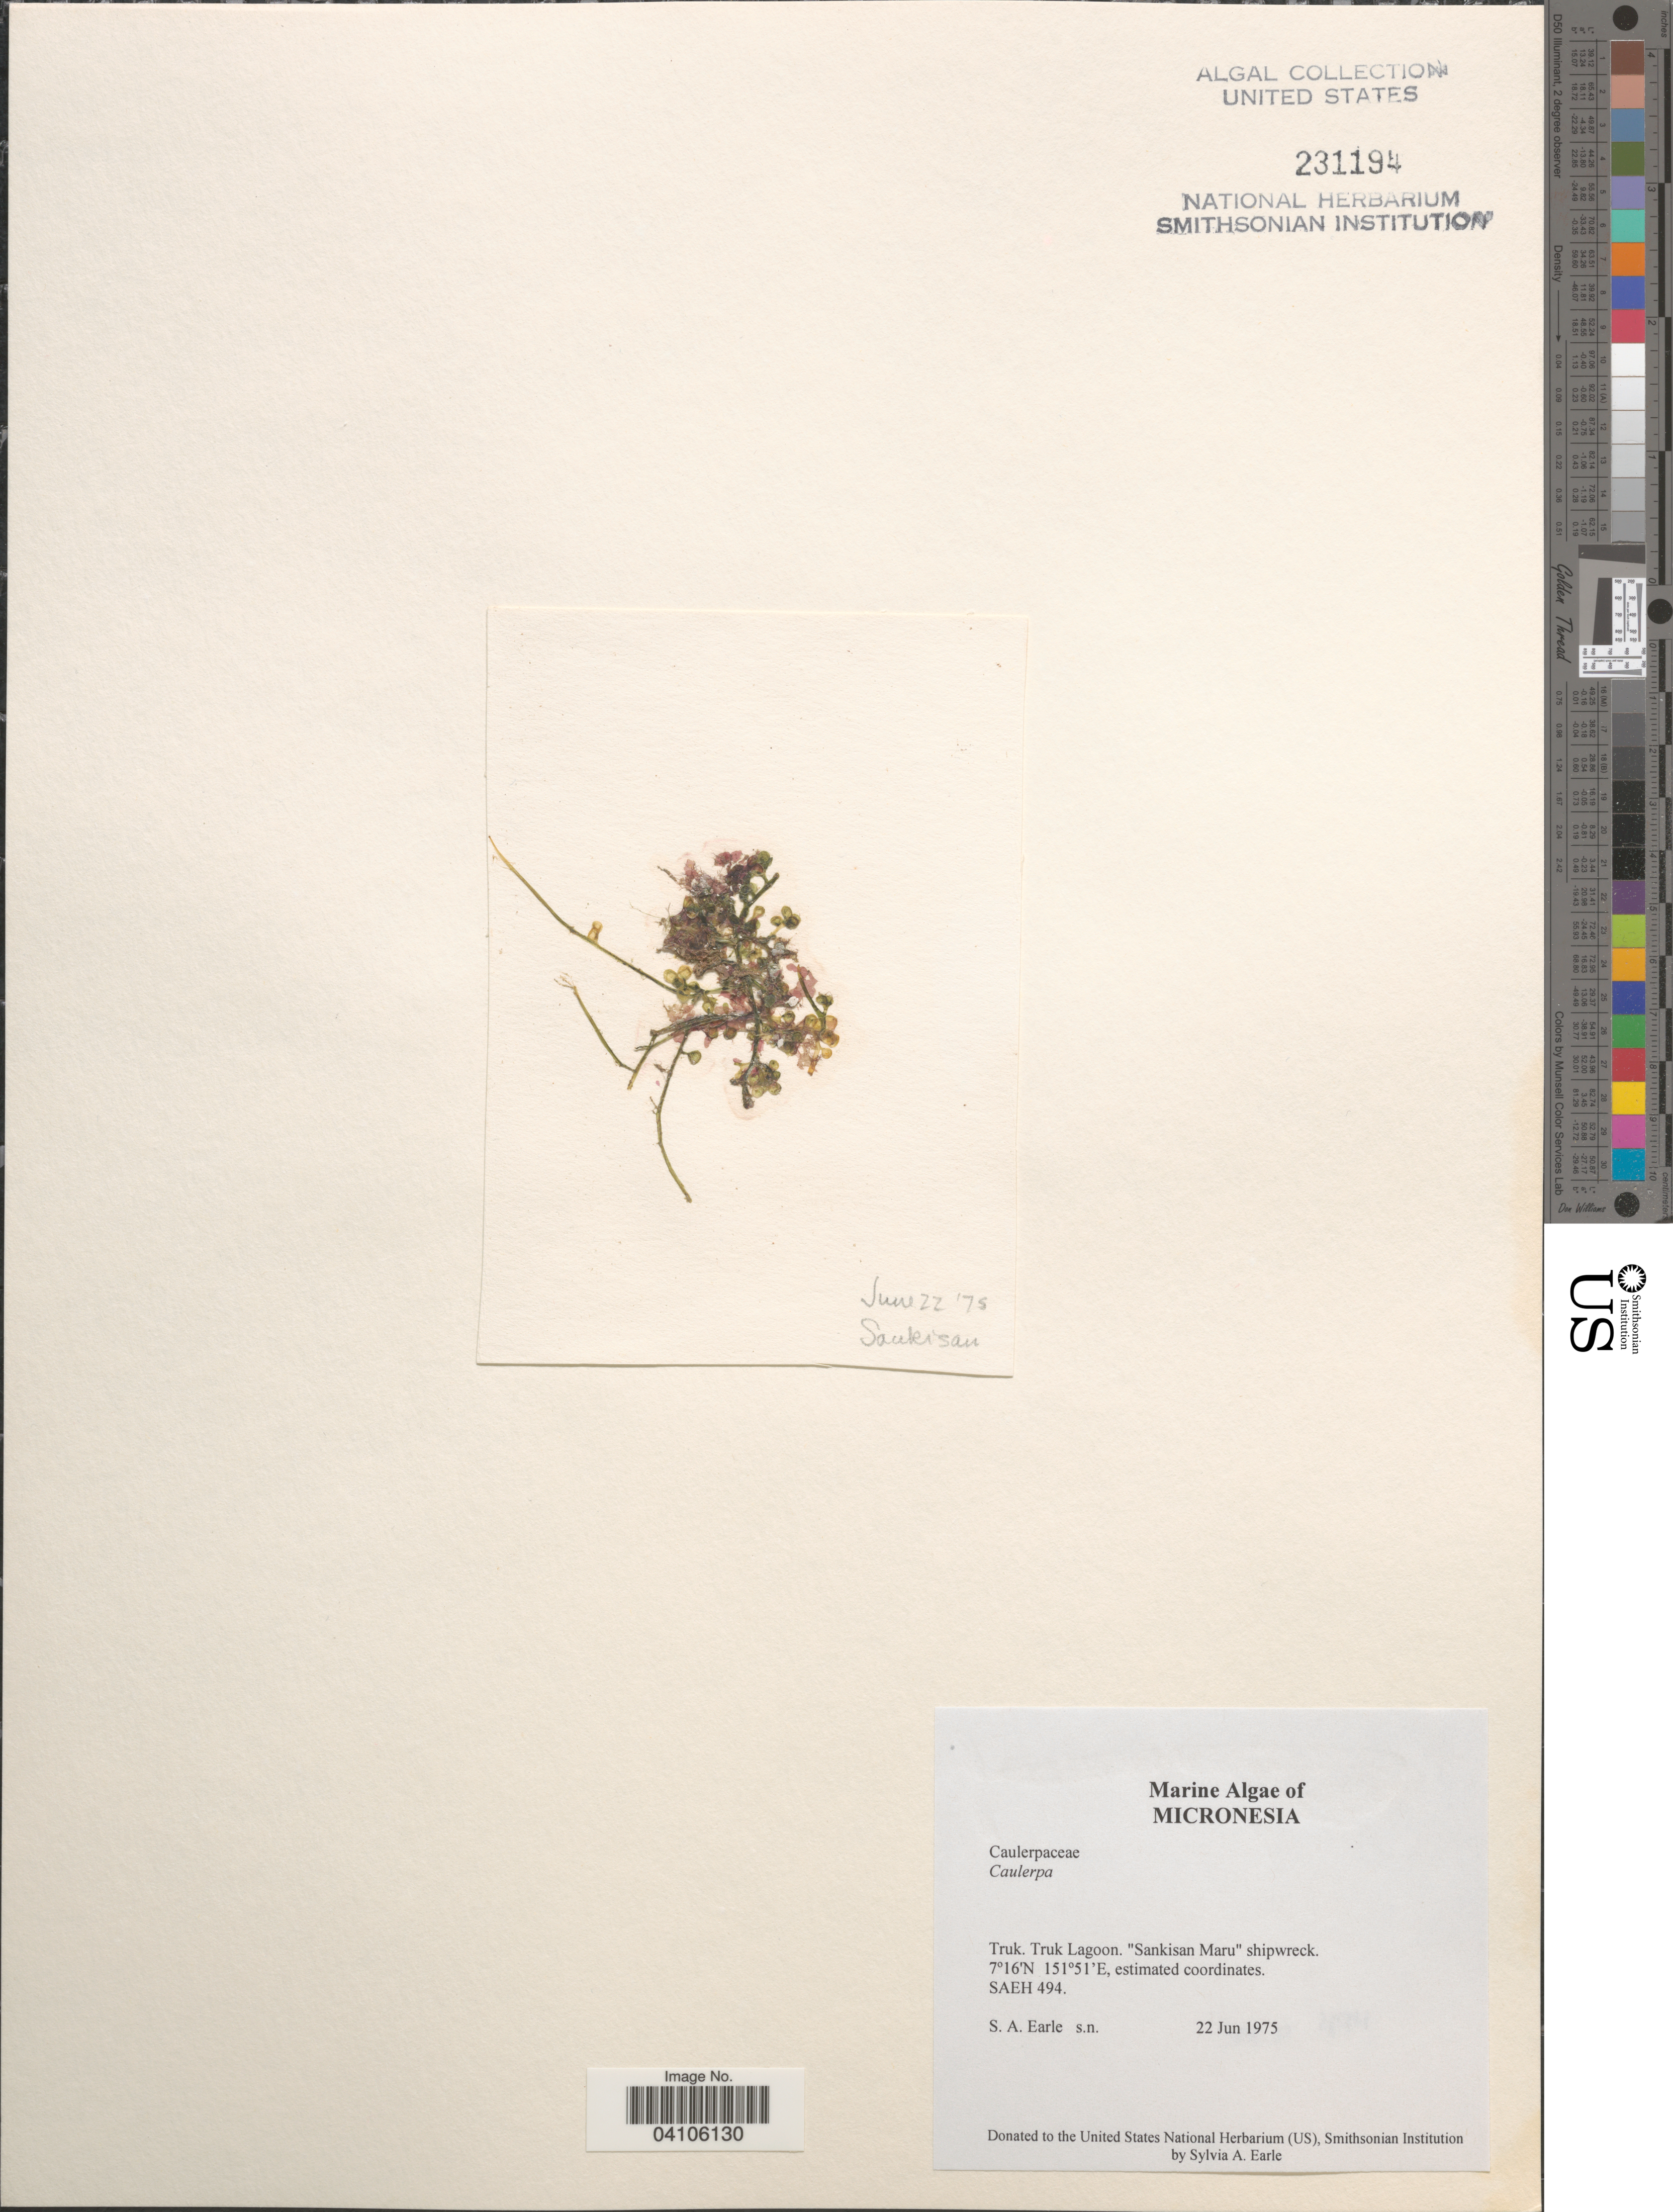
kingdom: Plantae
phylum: Chlorophyta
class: Ulvophyceae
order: Bryopsidales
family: Caulerpaceae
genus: Caulerpa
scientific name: Caulerpa sp.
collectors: S. A. Earle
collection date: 1975-06-22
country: Micronesia, Federated States of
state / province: Truk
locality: Truk Lagoon. "Sankisan Maru" shipwreck. SAEH 494.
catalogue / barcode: US 231194